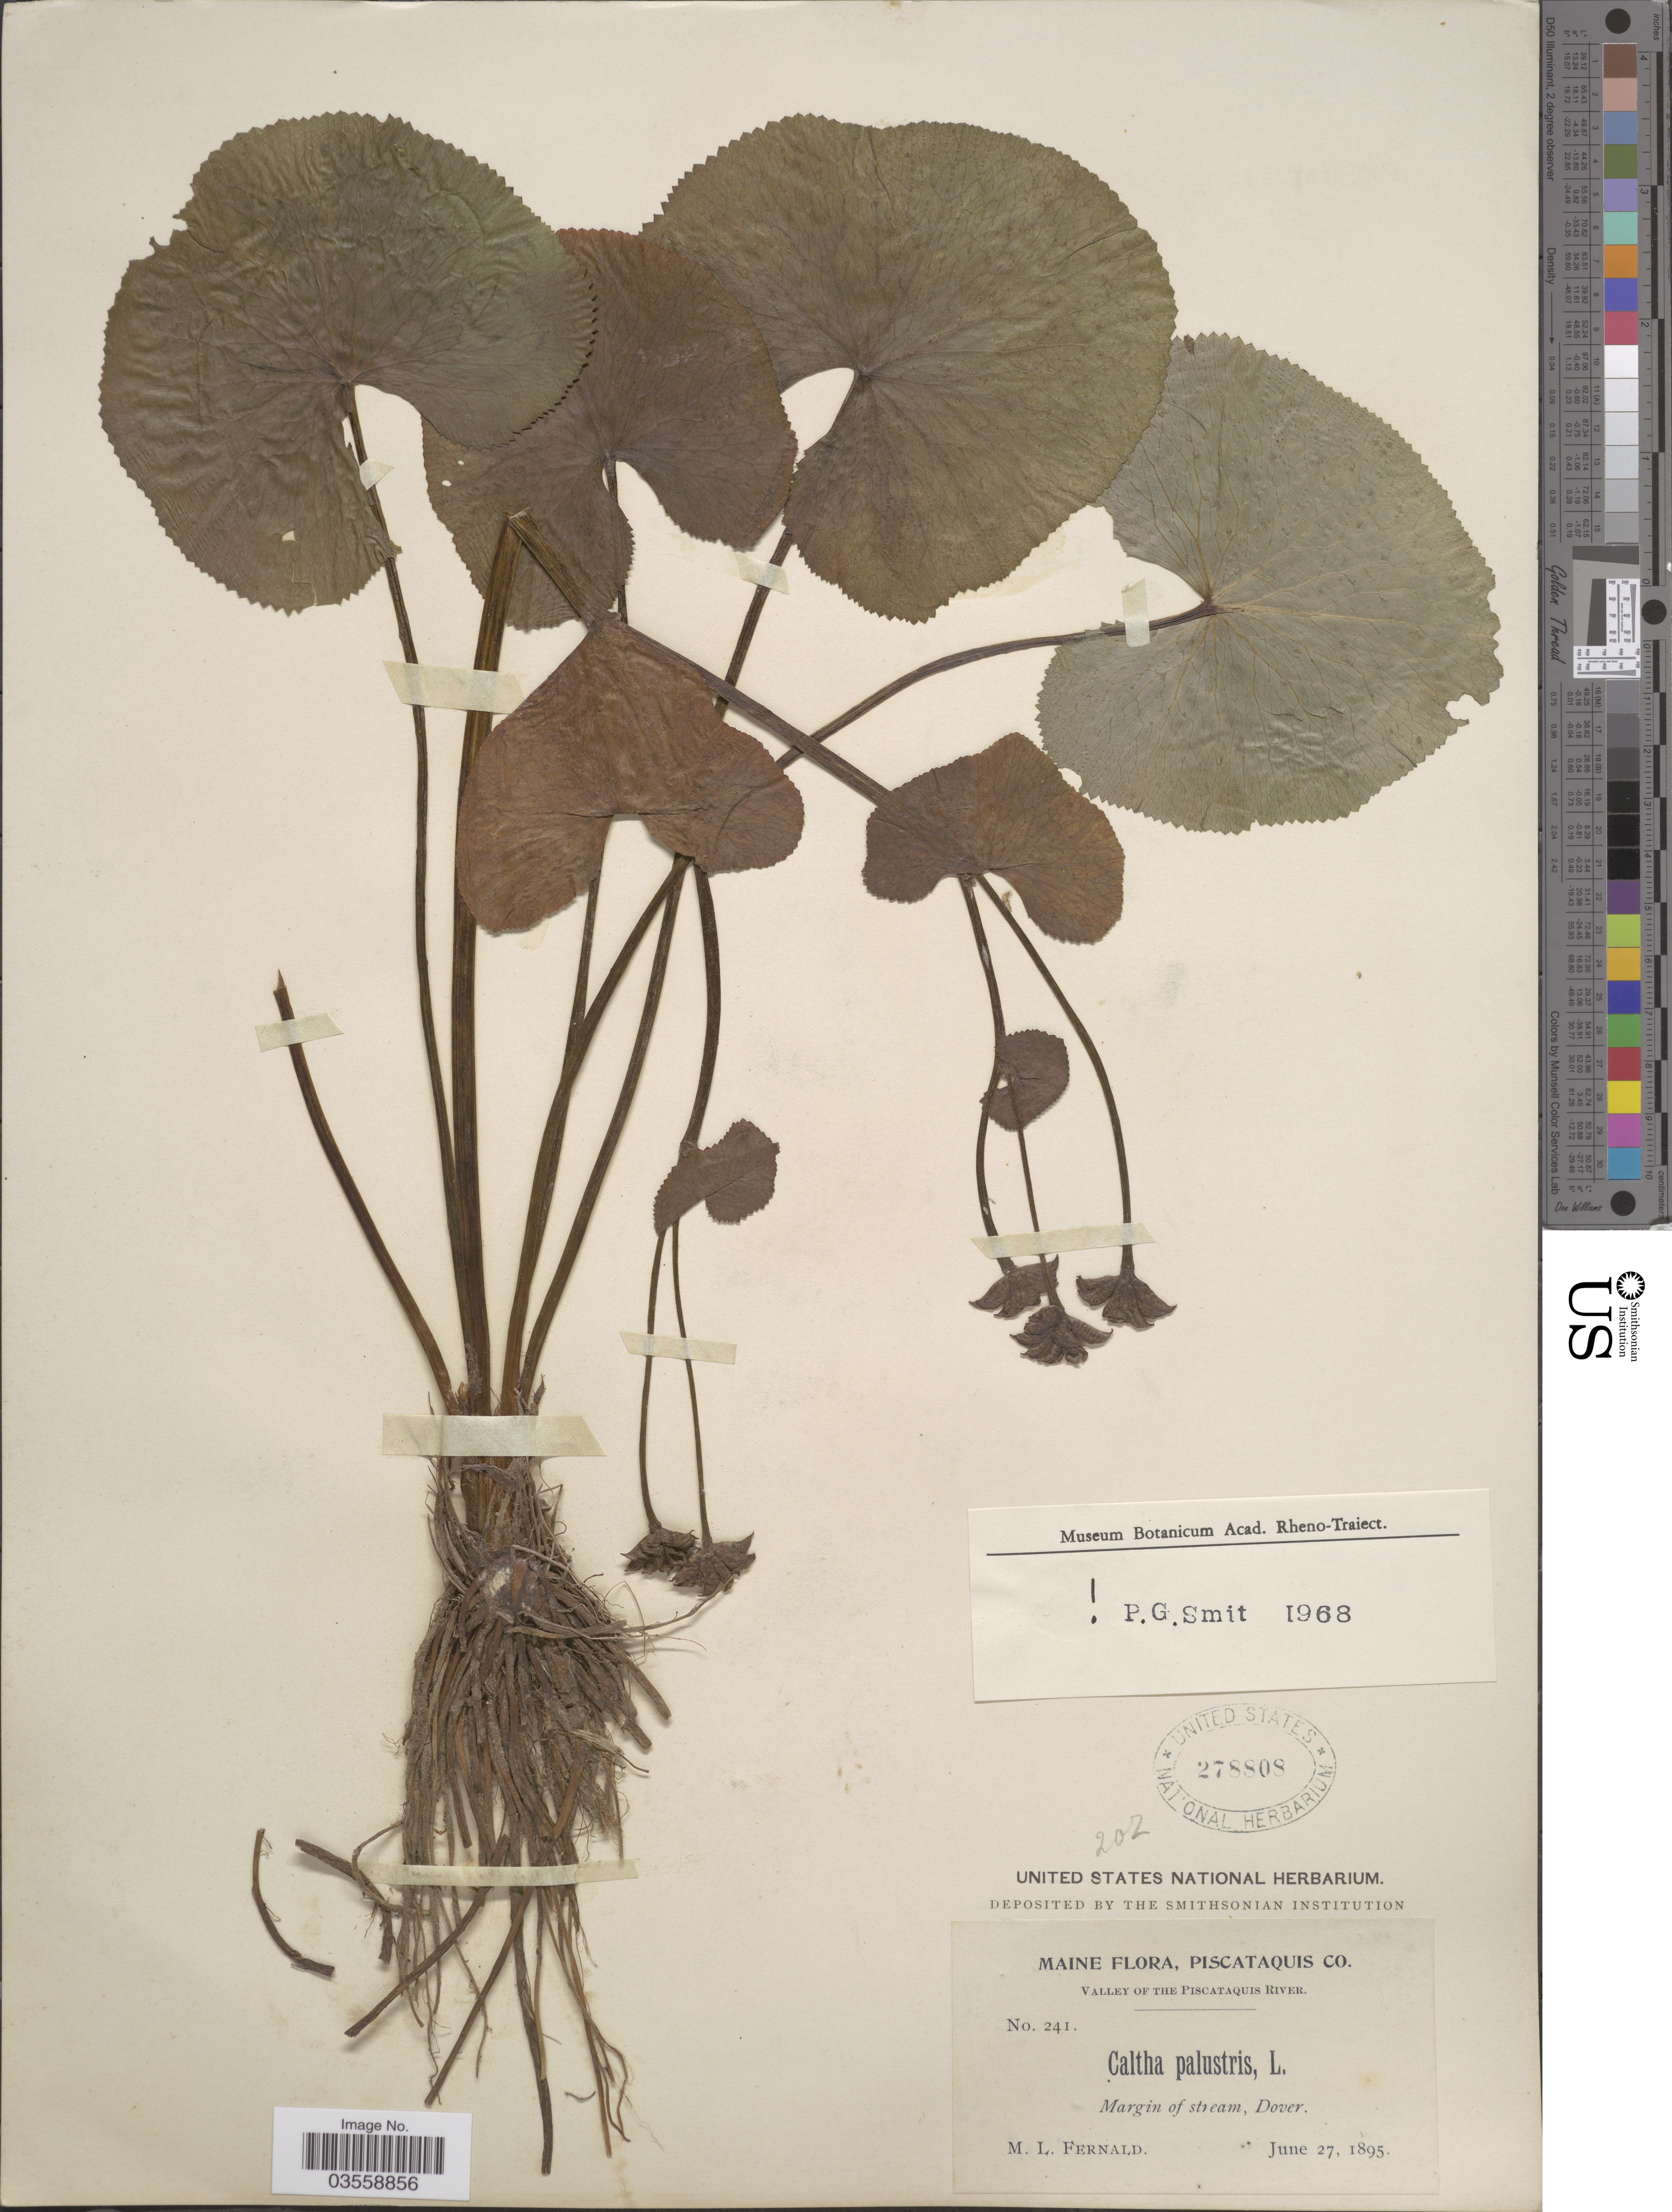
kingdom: Plantae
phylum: Tracheophyta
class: Magnoliopsida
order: Ranunculales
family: Ranunculaceae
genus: Caltha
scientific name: Caltha palustris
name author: L.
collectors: M. L. Fernald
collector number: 241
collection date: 1895-06-27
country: United States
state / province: Maine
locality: Piscataquis Co. Valley of The Piscataquis River. Margin of stream, Dover.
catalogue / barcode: US 278808